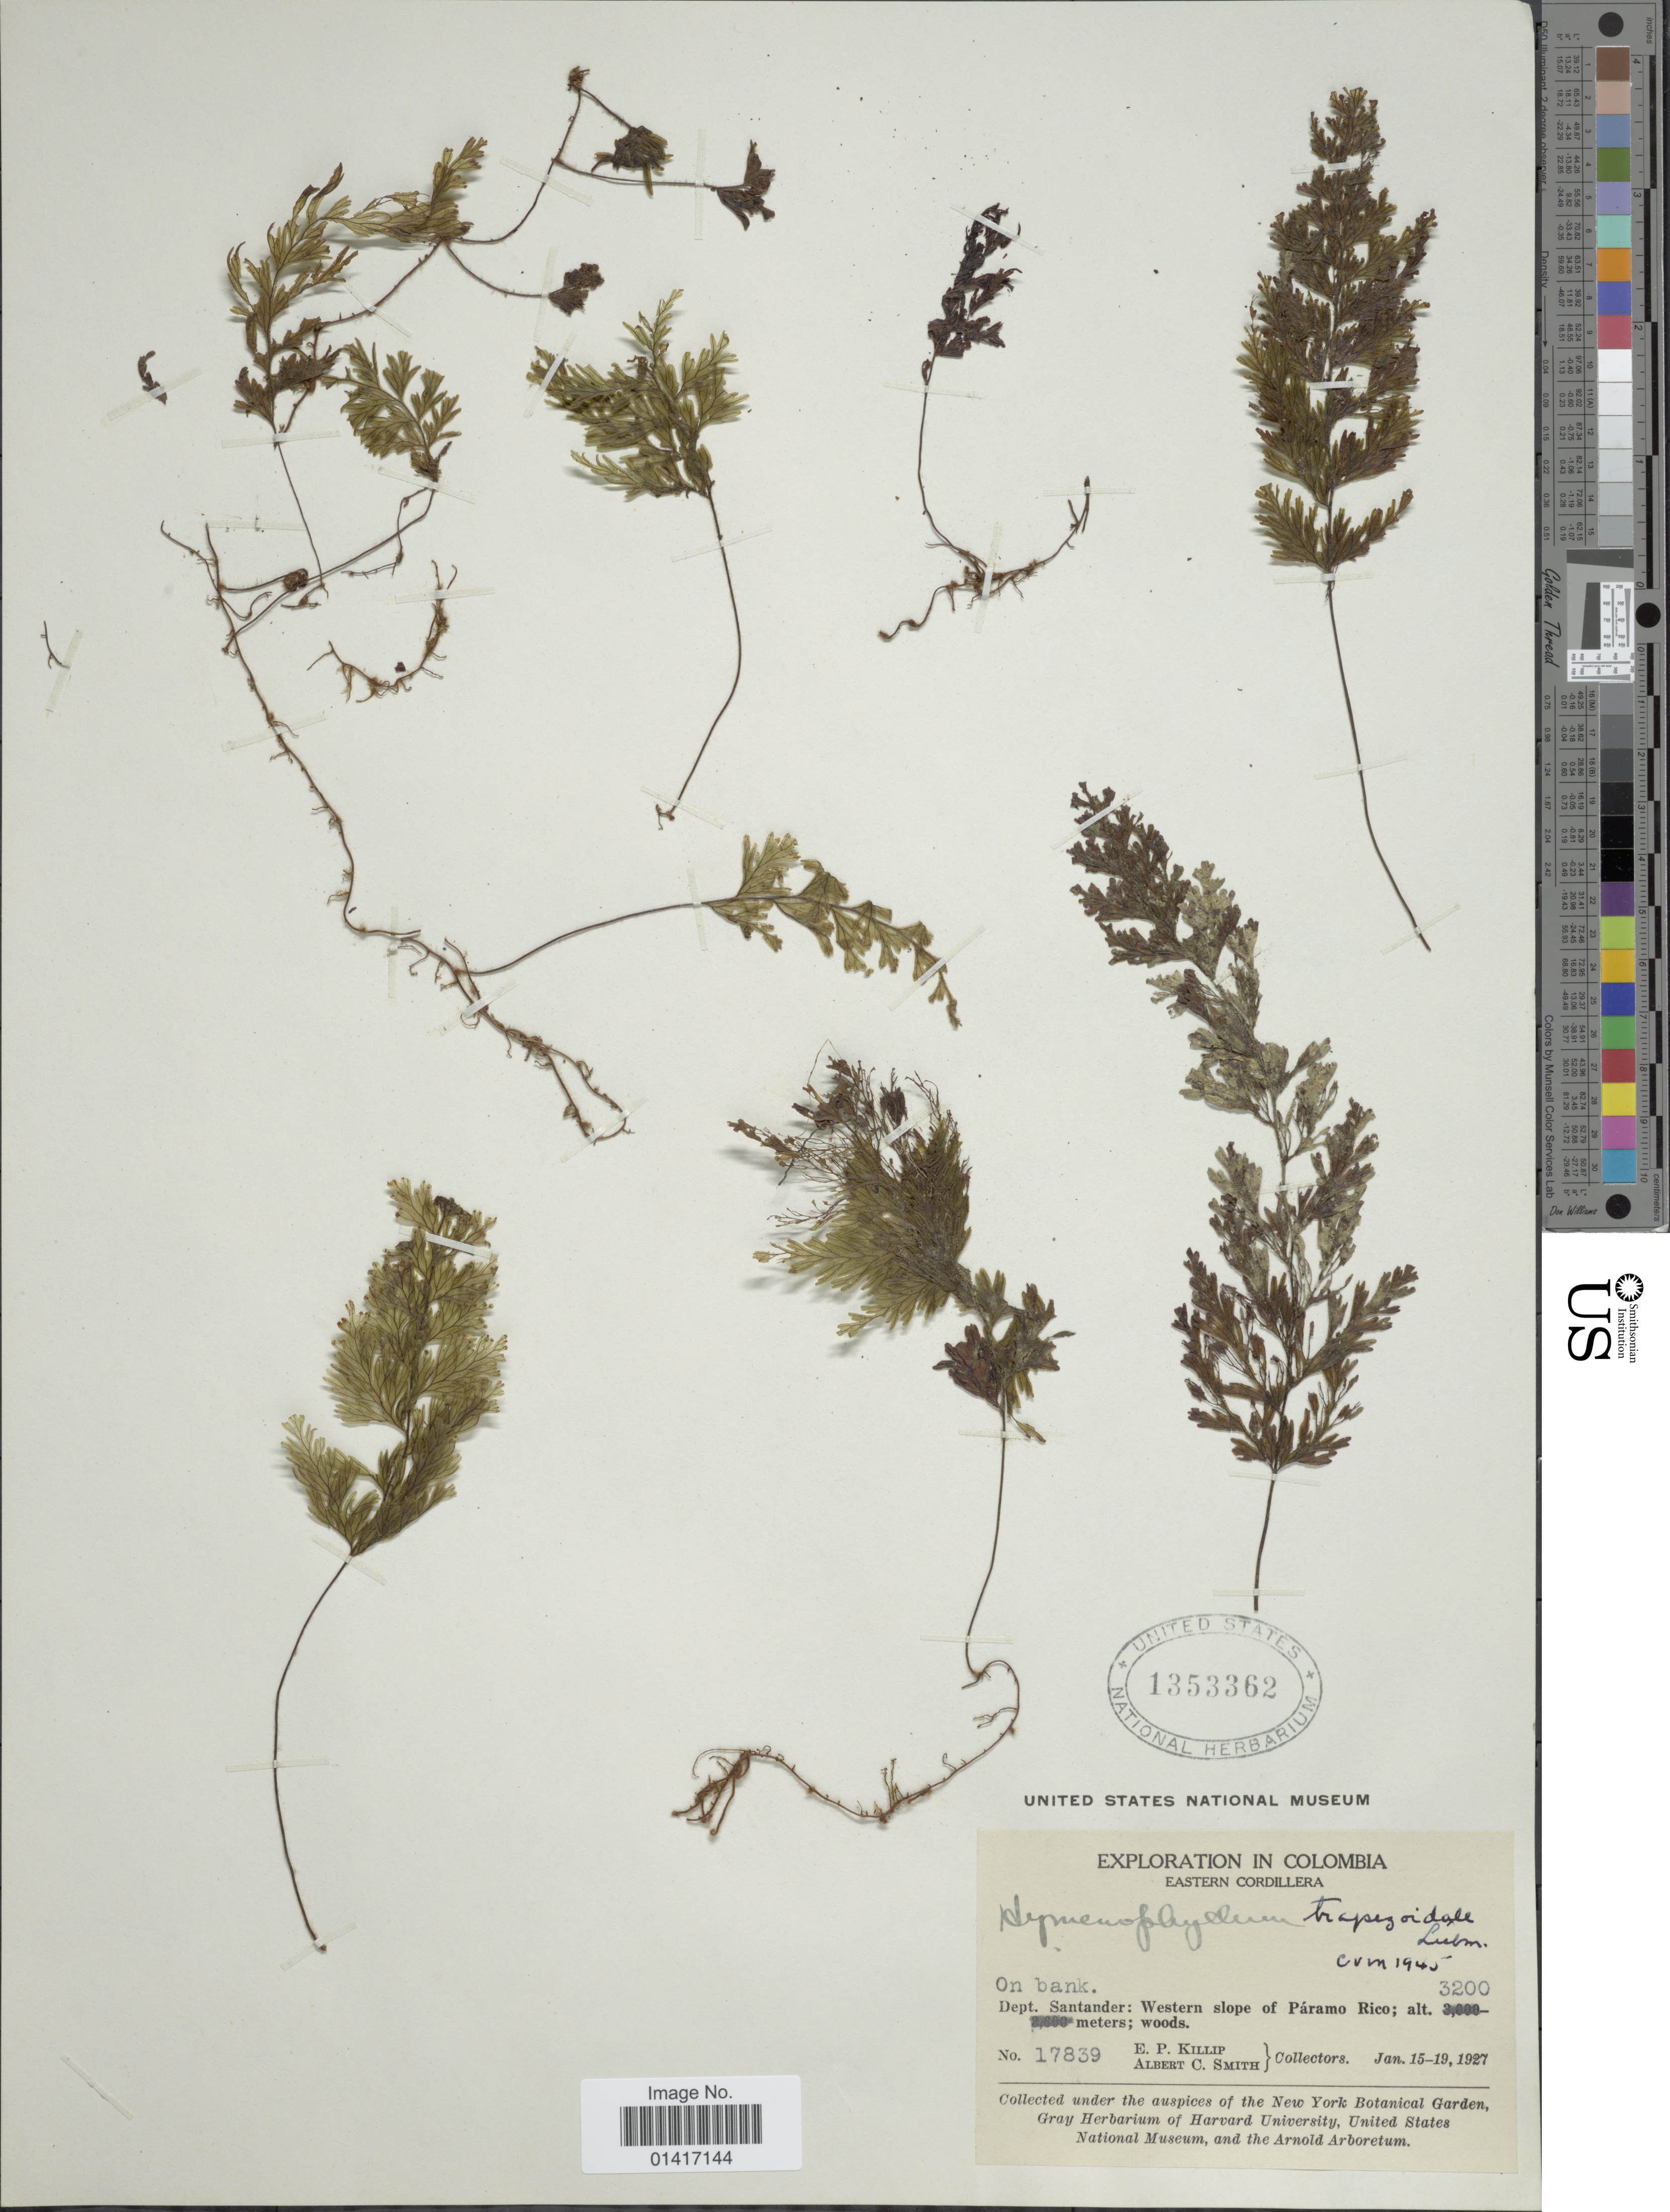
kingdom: Plantae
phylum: Tracheophyta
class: Polypodiopsida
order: Hymenophyllales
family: Hymenophyllaceae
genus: Hymenophyllum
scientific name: Hymenophyllum trapezoidale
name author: Liebm.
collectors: E. P. Killip & A. C. Smith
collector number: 17839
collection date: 1927-01-15/1927-01-19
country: Colombia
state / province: Santander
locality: Eastern Cordillera, Western slope of Paramo Rico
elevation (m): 3200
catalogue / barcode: US 1353362